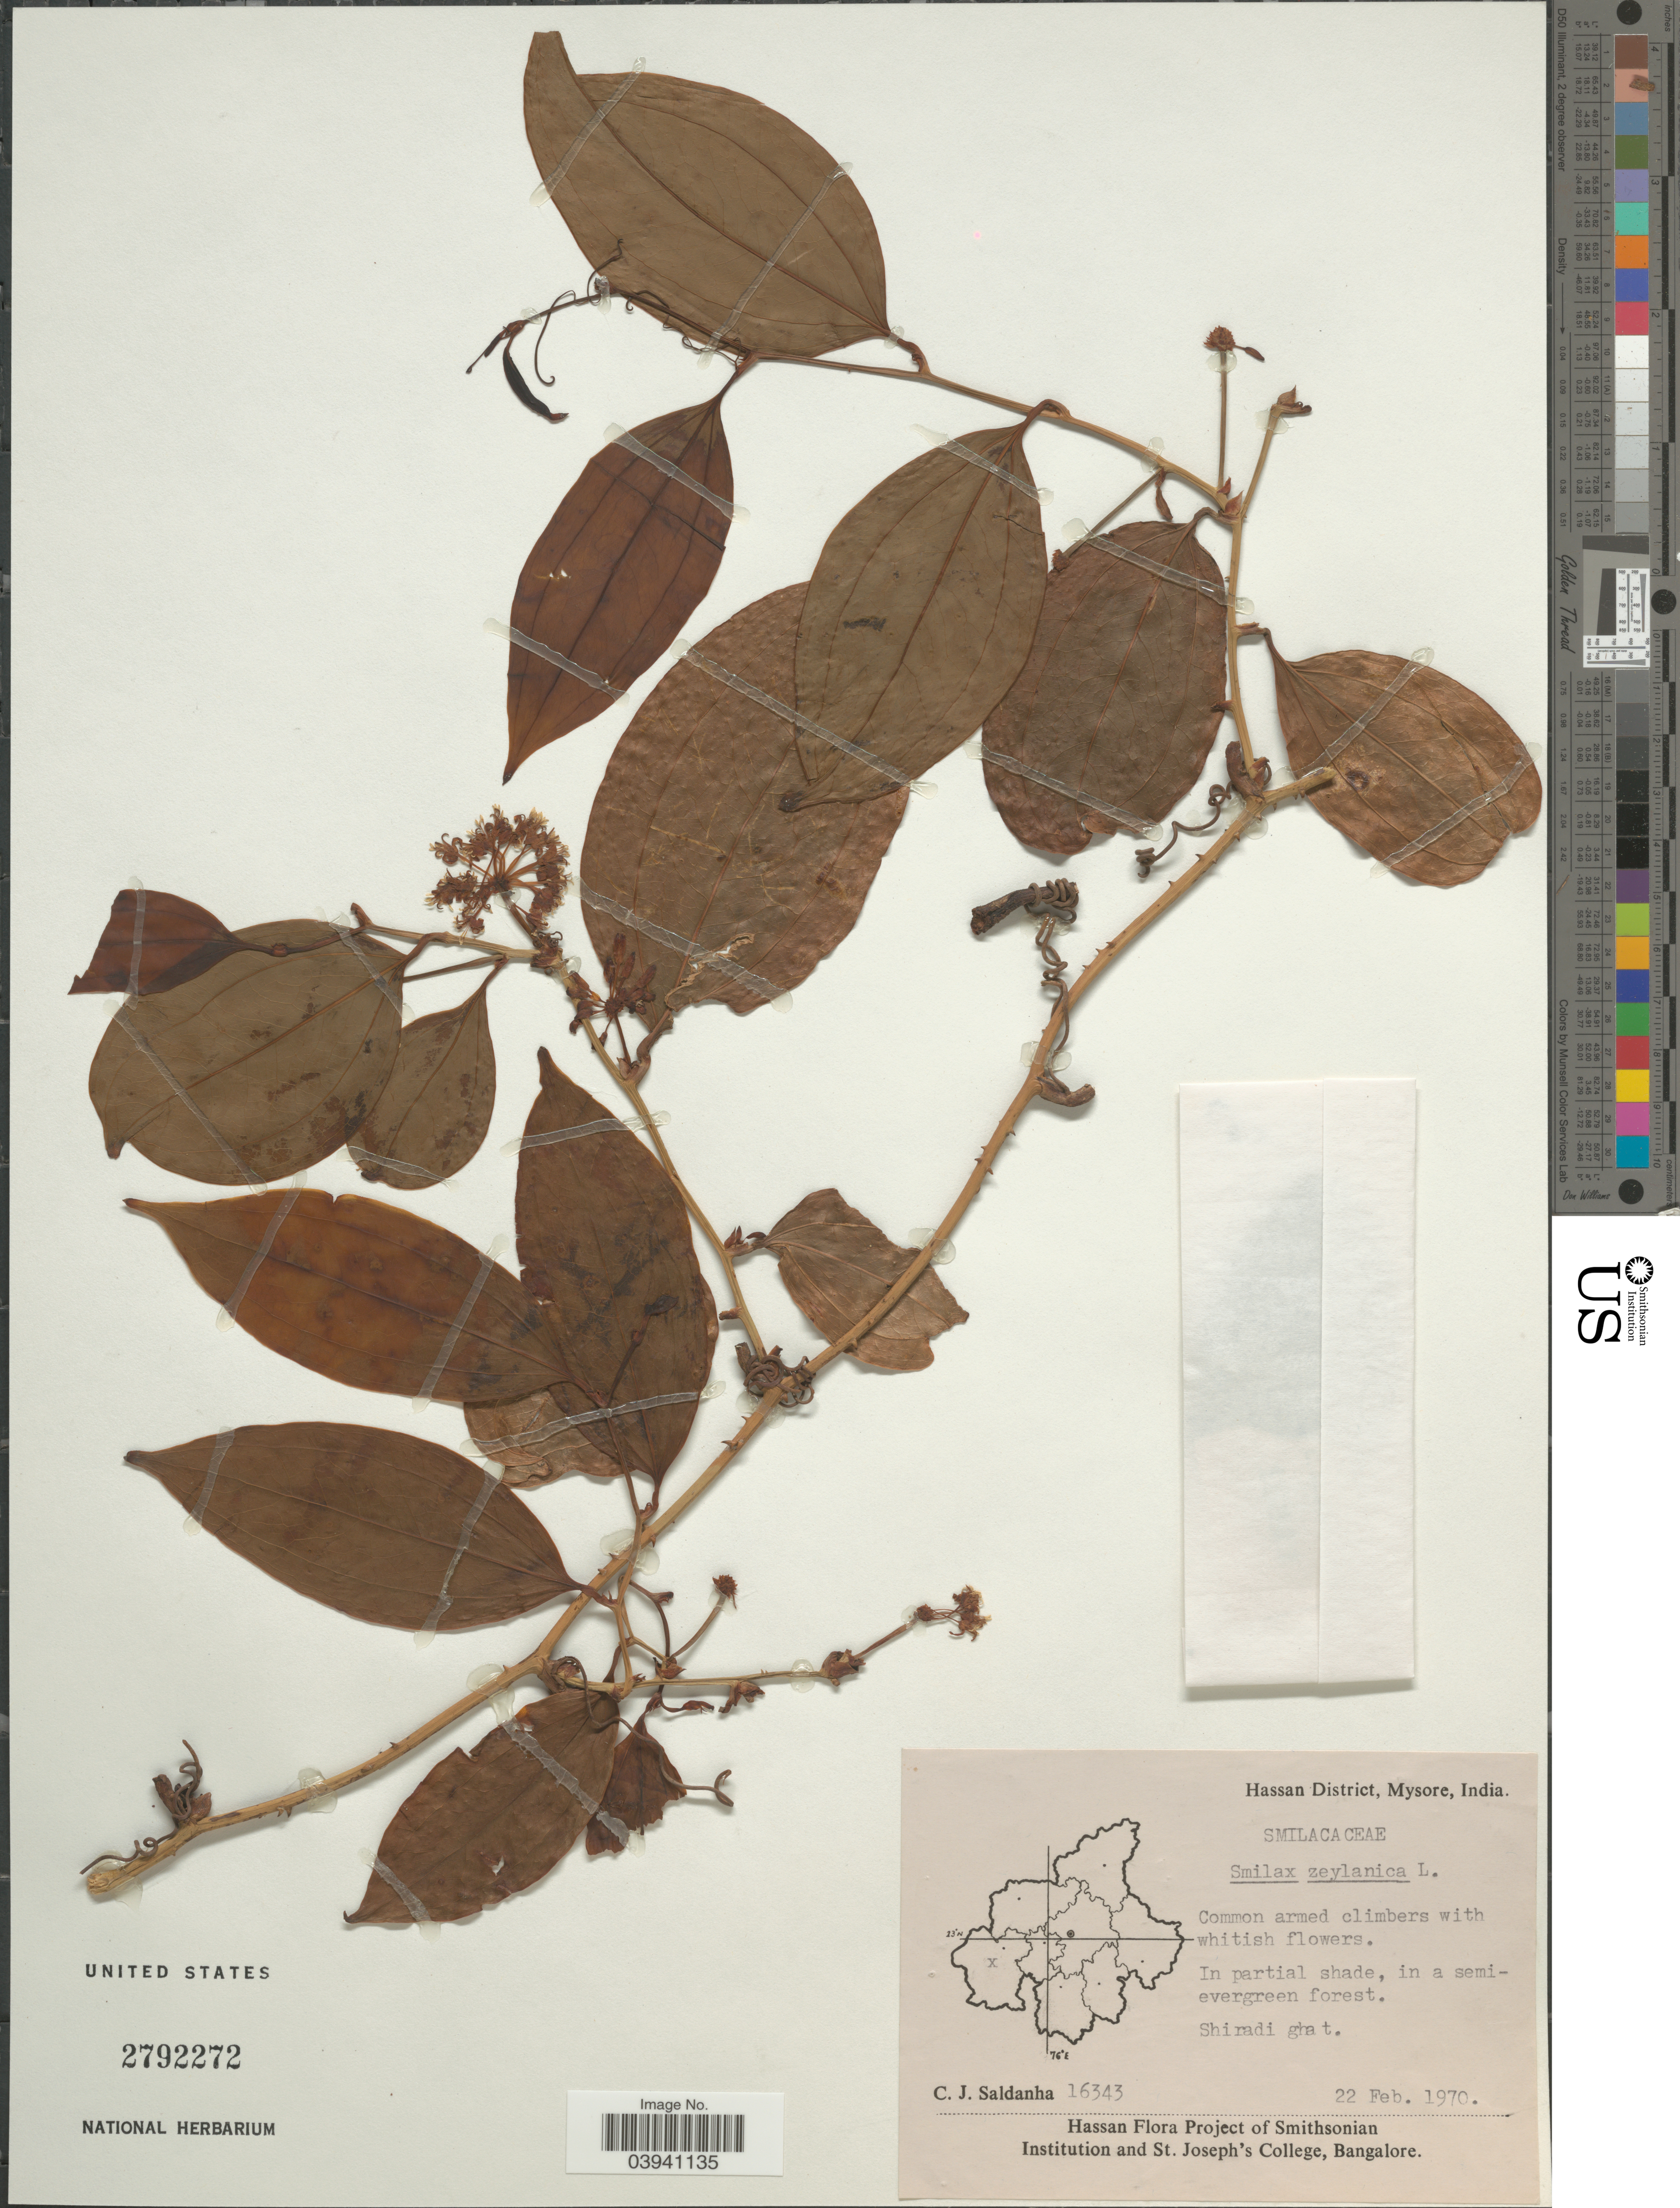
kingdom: Plantae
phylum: Tracheophyta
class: Liliopsida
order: Liliales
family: Smilacaceae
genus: Smilax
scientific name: Smilax zeylanica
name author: L.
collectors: C. J. Saldanha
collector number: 16343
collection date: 1970-02-22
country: India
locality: Hassan District, Mysore. Shiradi ghat.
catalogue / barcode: US 2792272